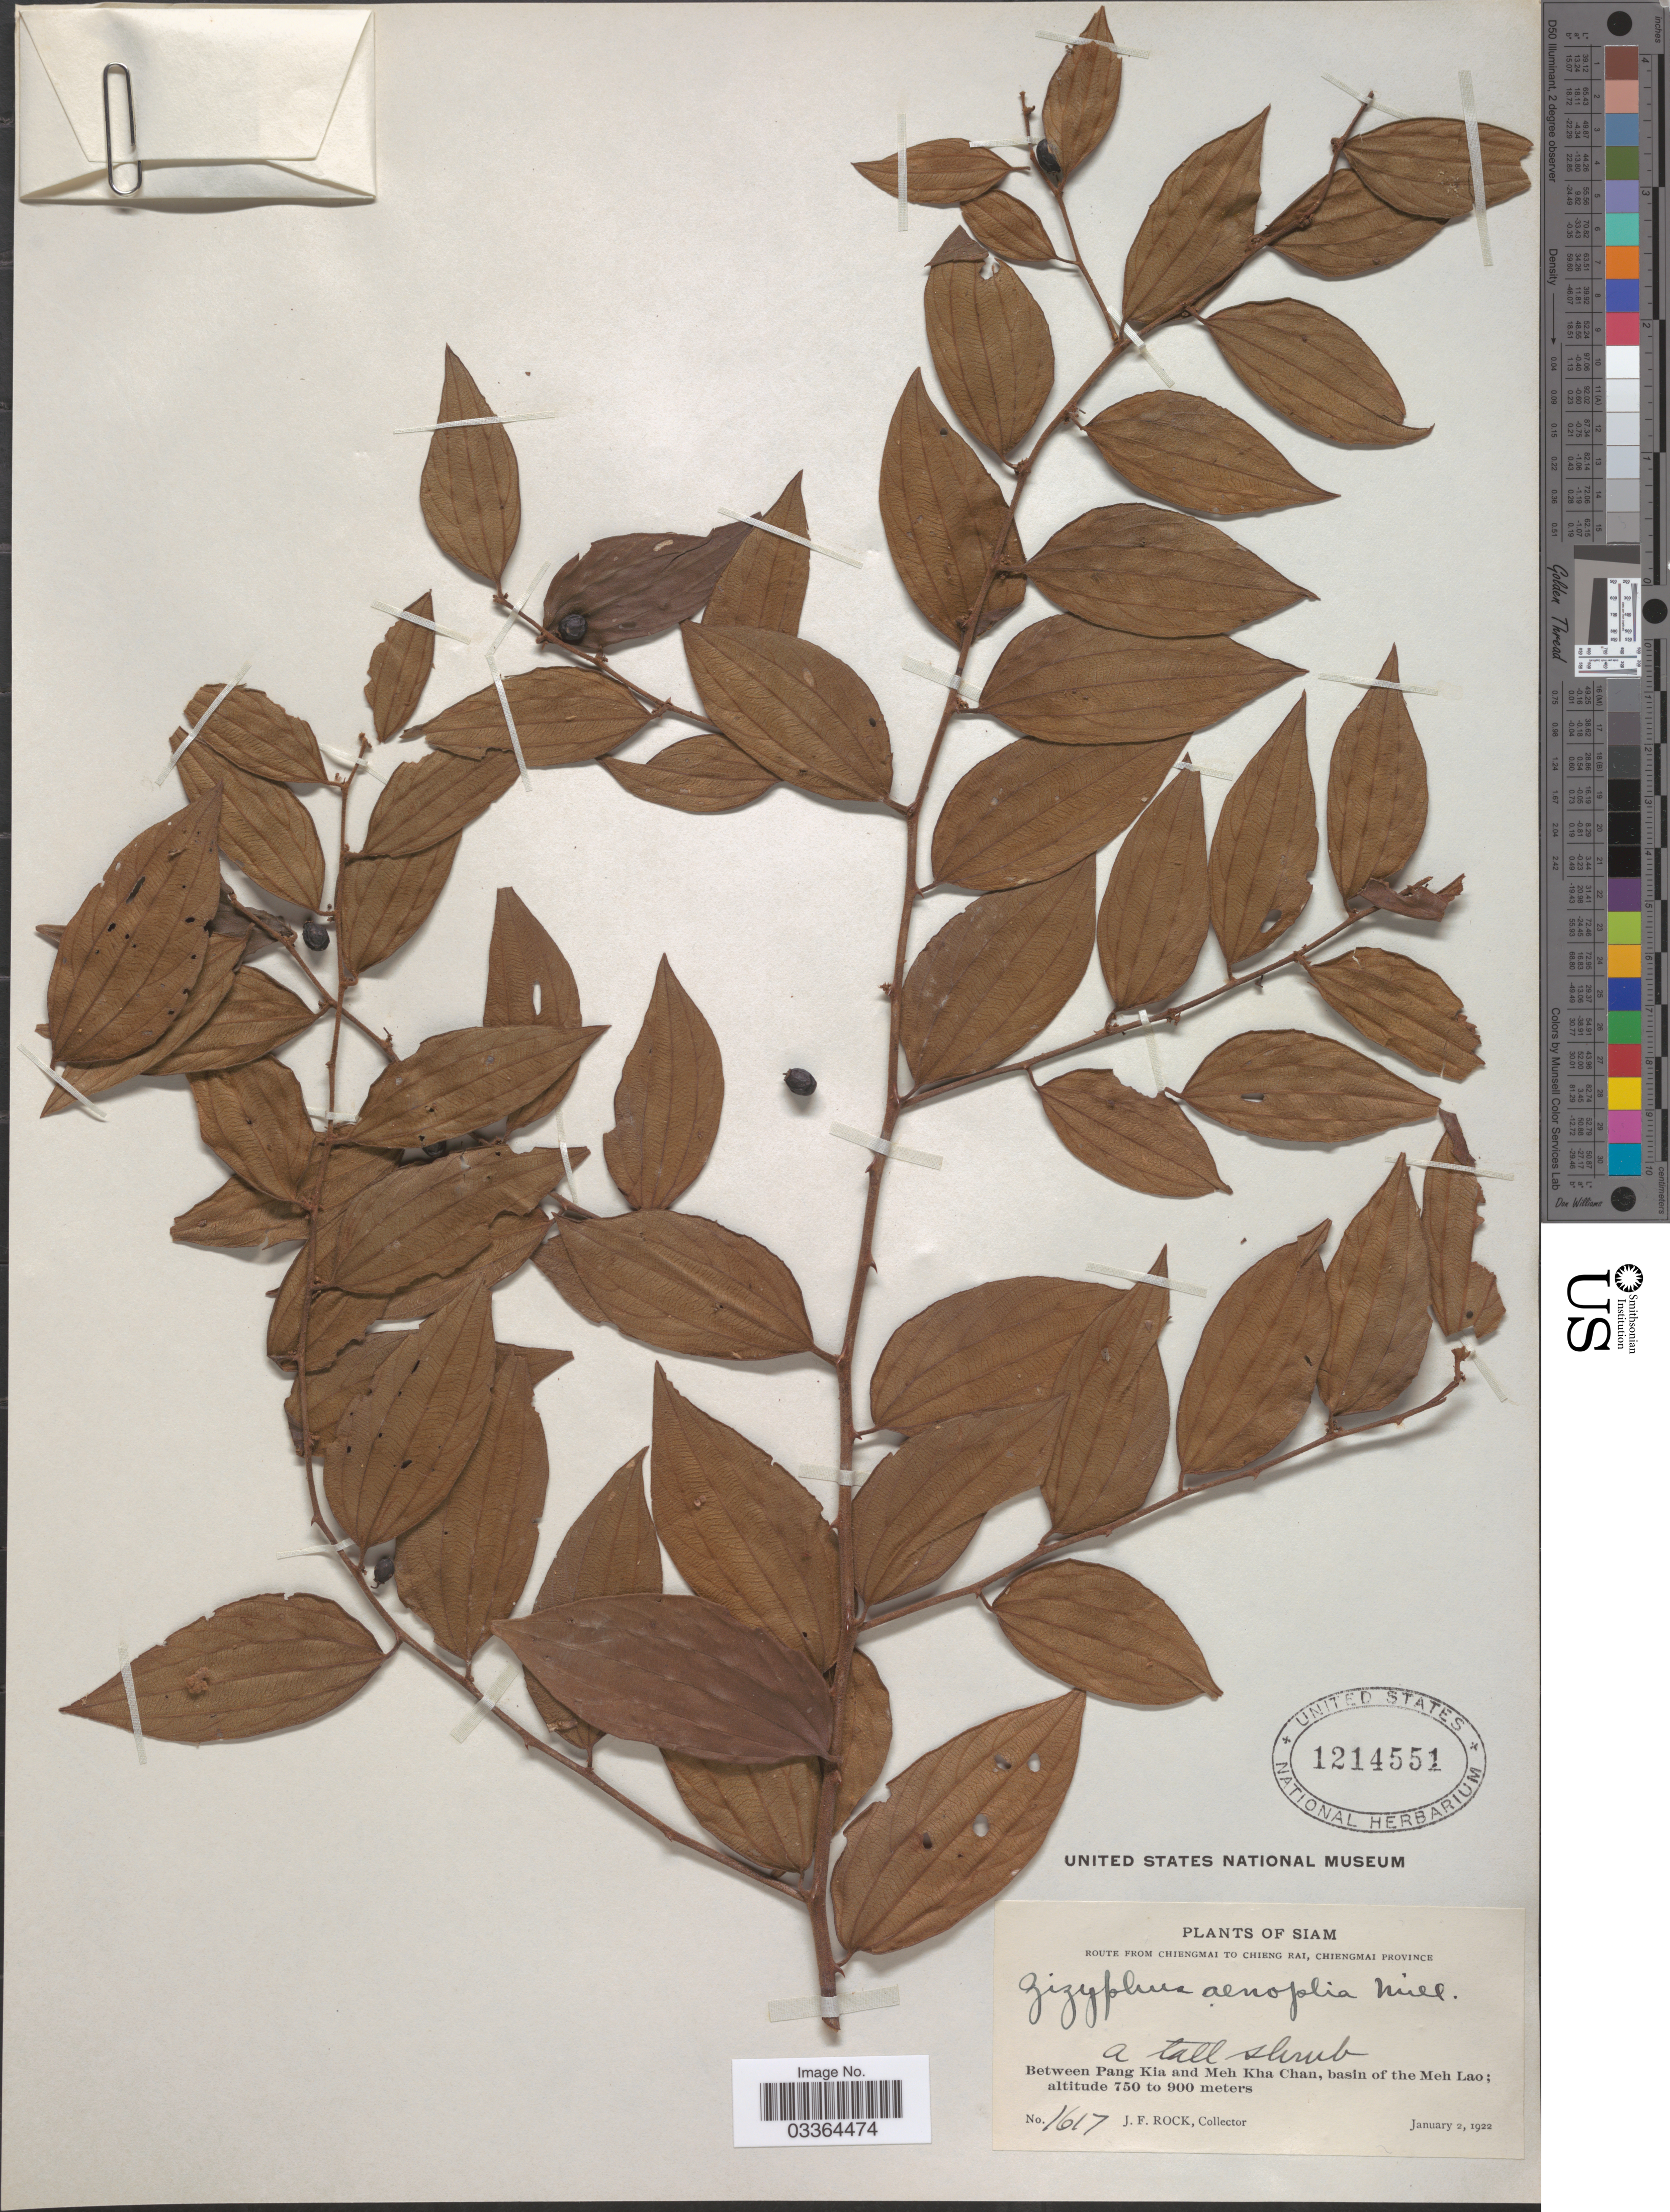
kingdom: Plantae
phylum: Tracheophyta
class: Magnoliopsida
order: Rosales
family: Rhamnaceae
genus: Ziziphus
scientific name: Ziziphus oenopolia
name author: (L.) Mill.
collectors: J. Rock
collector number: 1617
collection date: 1922-01-02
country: Thailand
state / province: Chiang Mai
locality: Siam. Route from Chiengmai to Chieng Rai, Chiengmai Province. Between Pang Kia and Meh Kha Chan, basin of the Meh Lao.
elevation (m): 750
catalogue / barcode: US 1214551